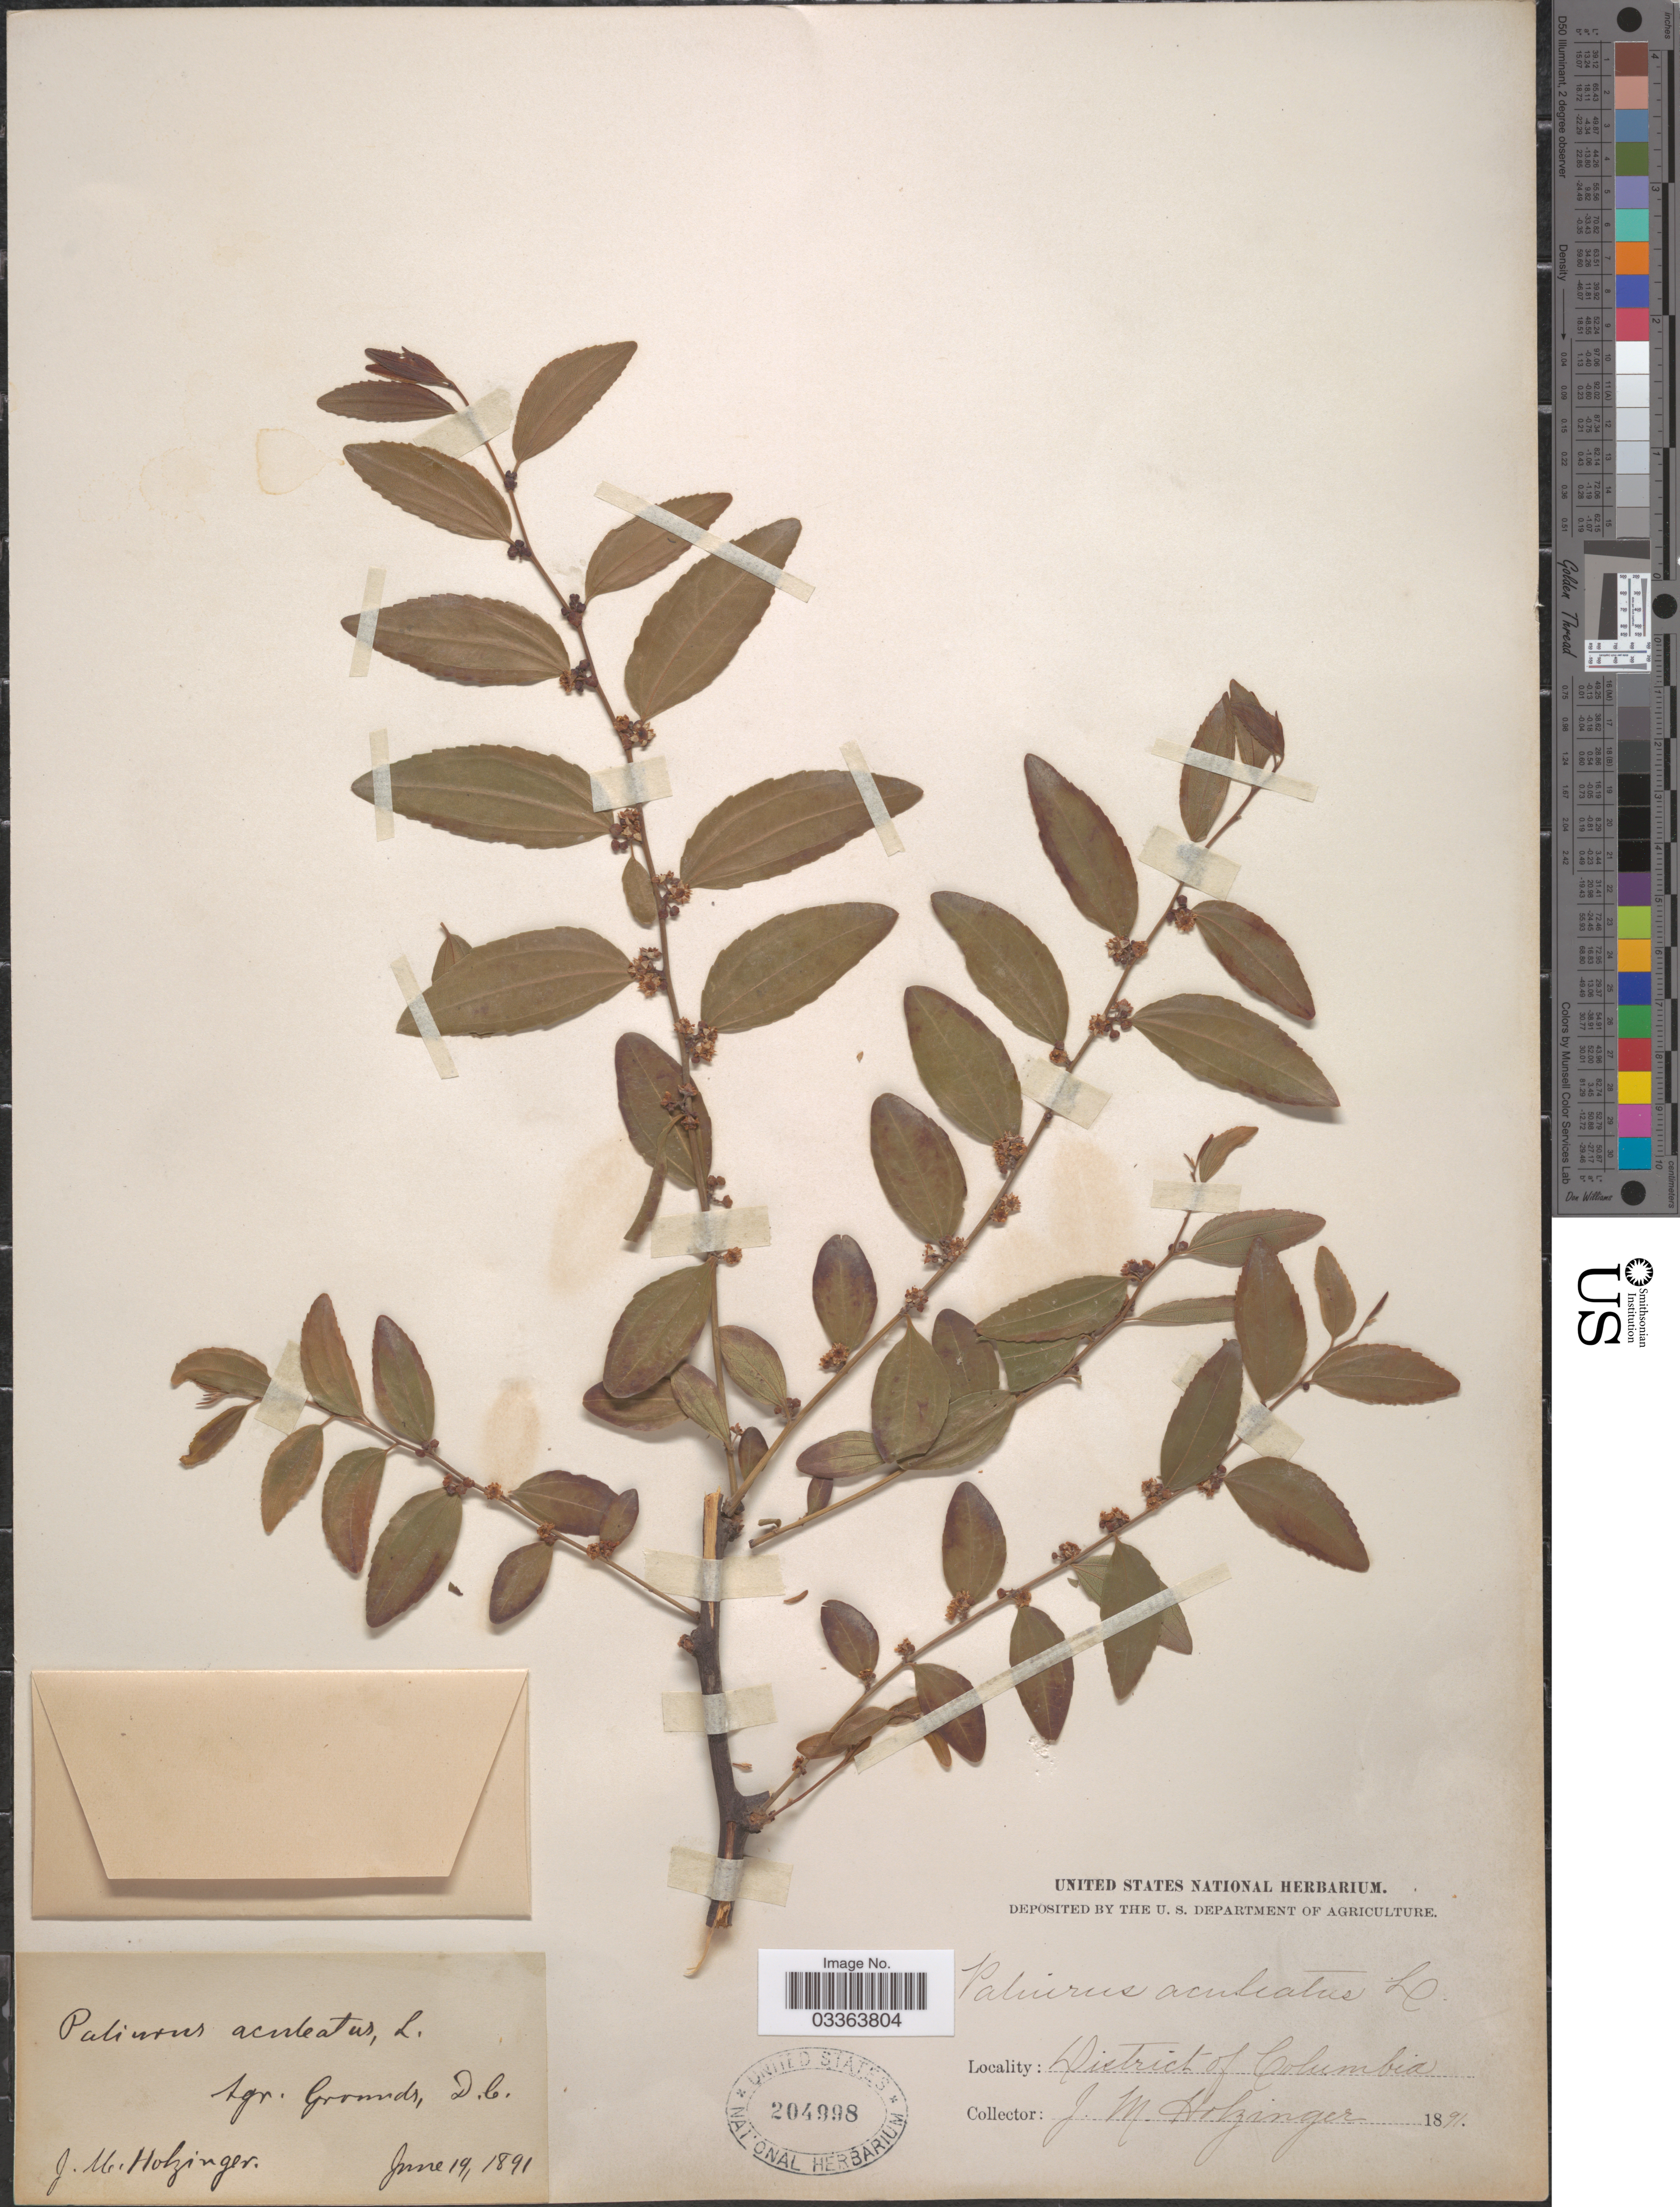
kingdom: Plantae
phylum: Tracheophyta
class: Magnoliopsida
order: Rosales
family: Rhamnaceae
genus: Paliurus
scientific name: Paliurus aculeatus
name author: Lam.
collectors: J. M. Holzinger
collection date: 1891-06-19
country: United States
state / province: District of Columbia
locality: Agr. Grounds, D.C. District of Columbia.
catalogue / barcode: US 204998